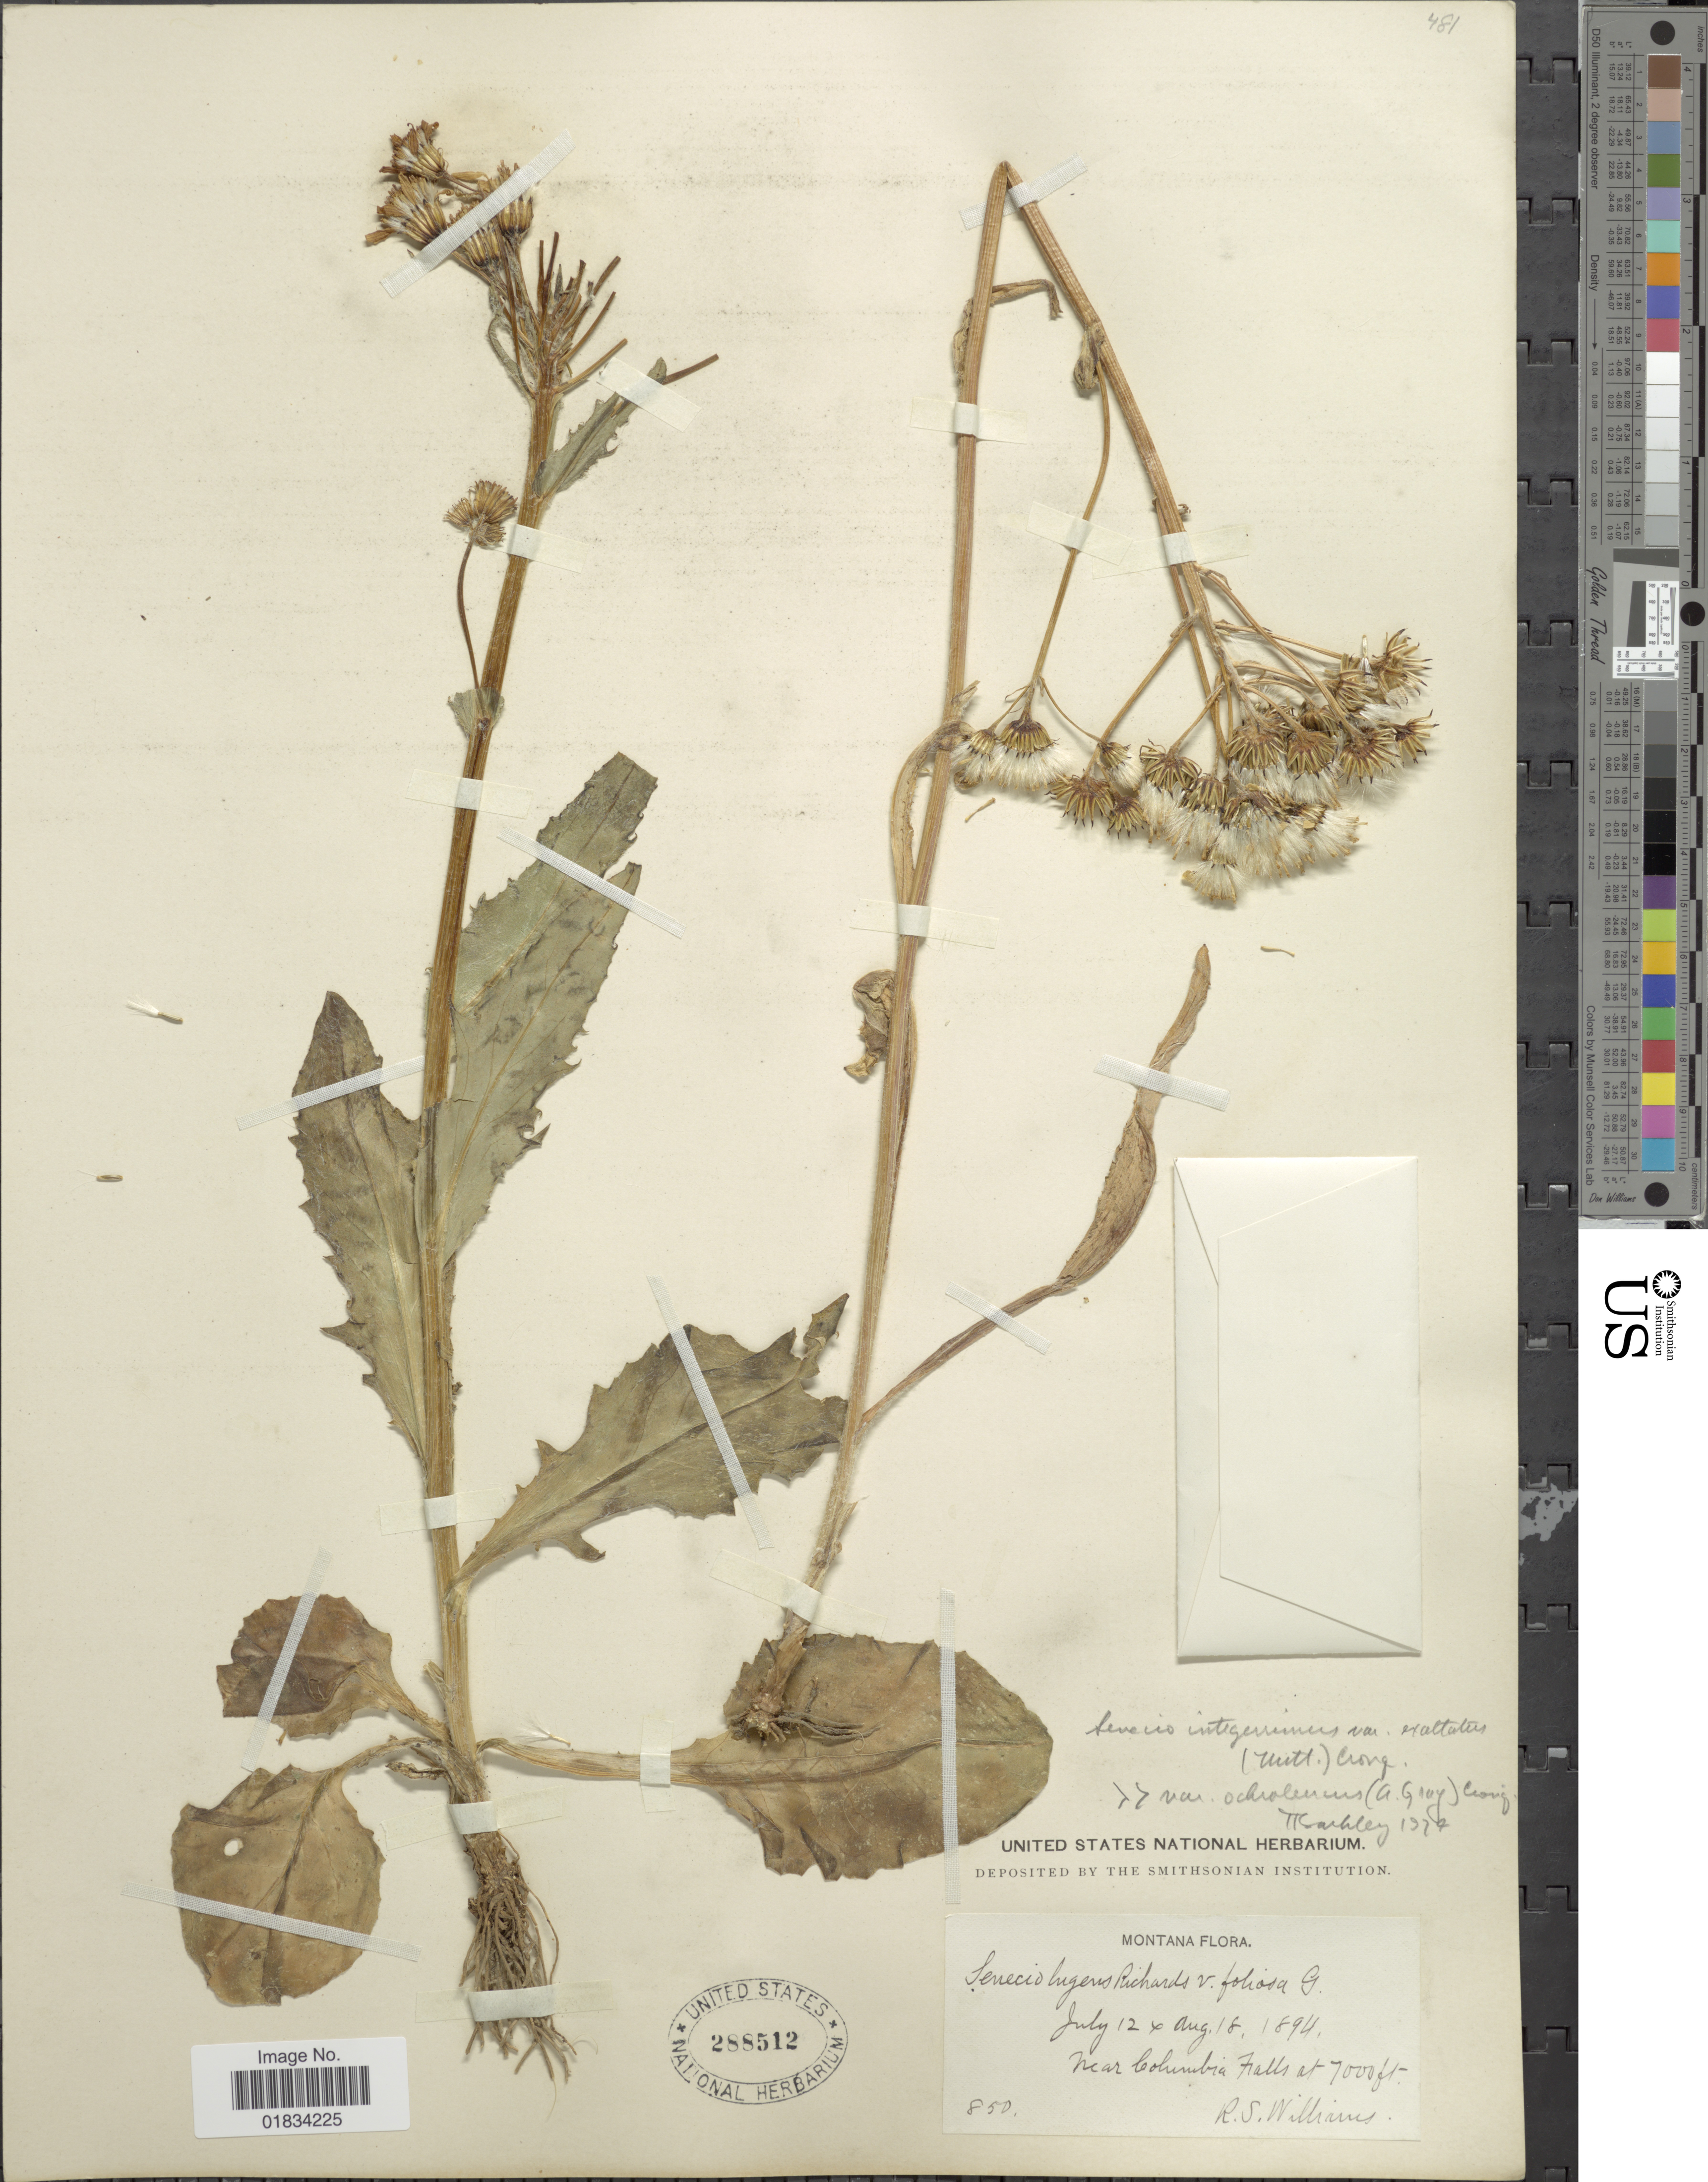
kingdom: Plantae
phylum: Tracheophyta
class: Magnoliopsida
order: Asterales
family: Asteraceae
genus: Senecio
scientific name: Senecio integerrimus var. exaltatus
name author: (Nutt.) Cronq.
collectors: R. S. Williams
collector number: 850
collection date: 1894-07-12/1894-08-18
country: United States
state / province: Montana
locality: Near Columbia Falls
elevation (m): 2134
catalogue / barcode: US 288512